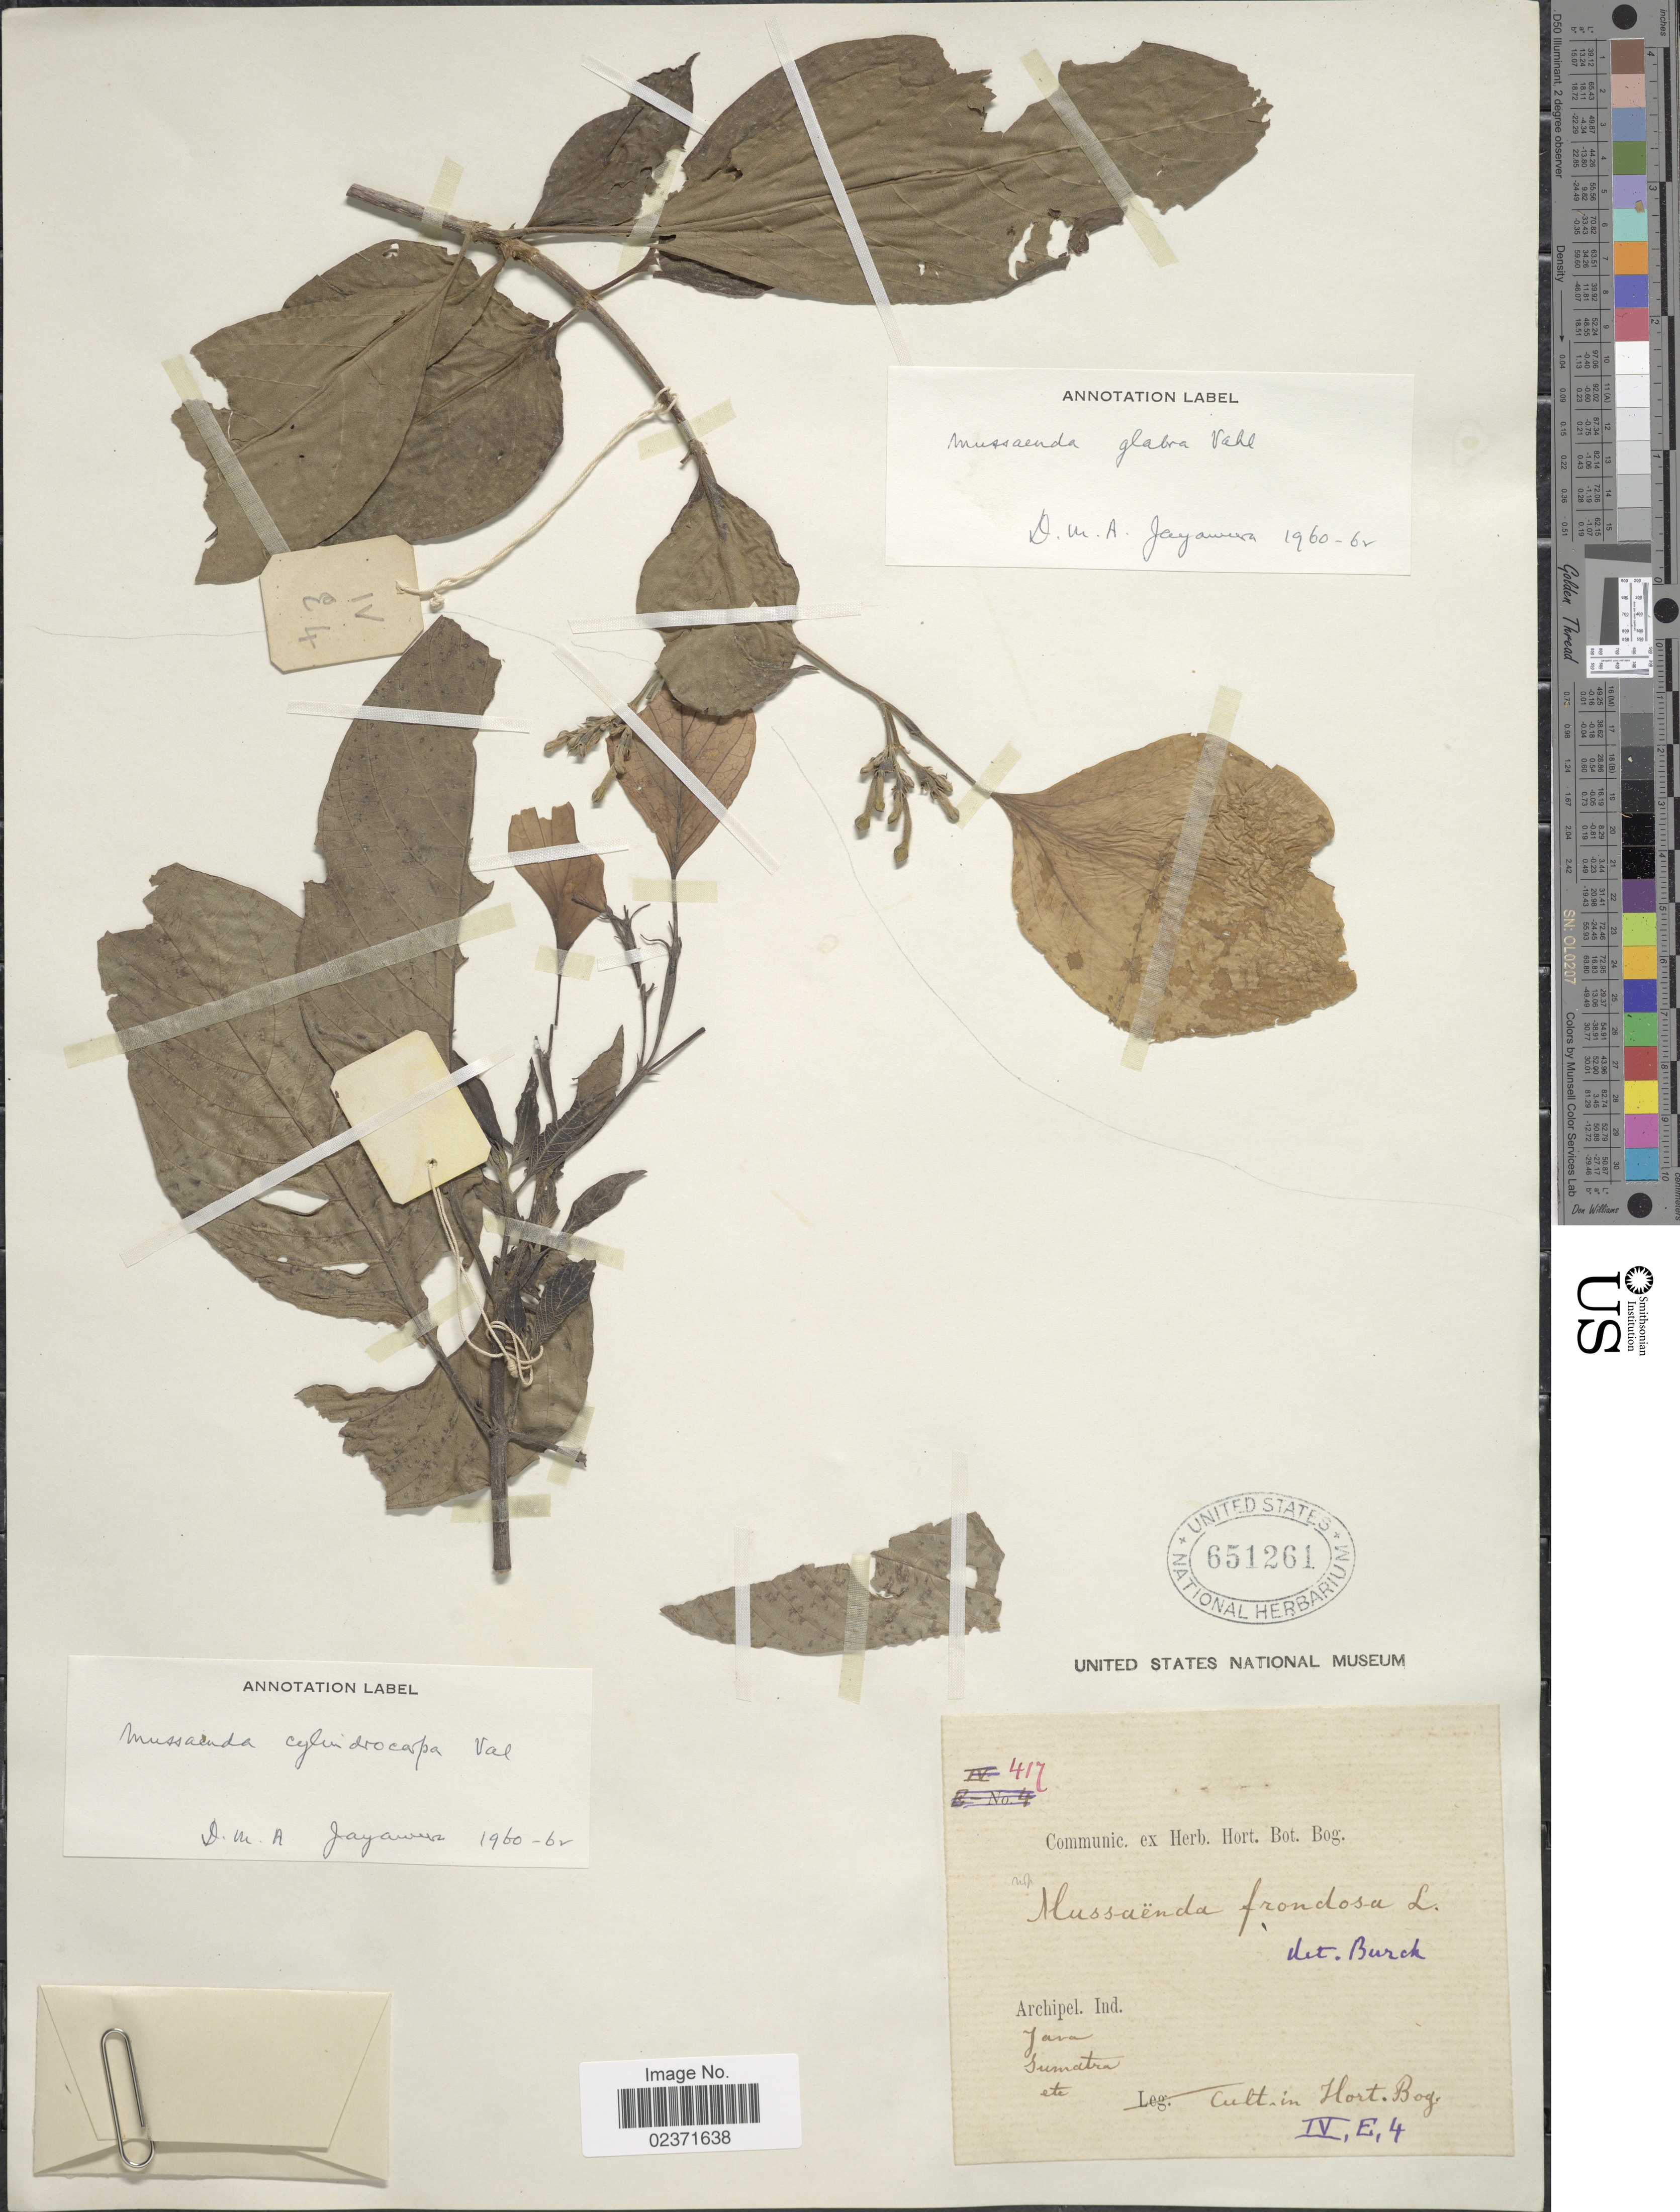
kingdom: Plantae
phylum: Tracheophyta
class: Magnoliopsida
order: Gentianales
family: Rubiaceae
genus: Mussaenda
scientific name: Mussaenda cylindrocarpa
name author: Burck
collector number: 417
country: Indonesia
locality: Archipel. Ind. Java. Sumatra etc. Hort. Bog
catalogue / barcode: US 651261